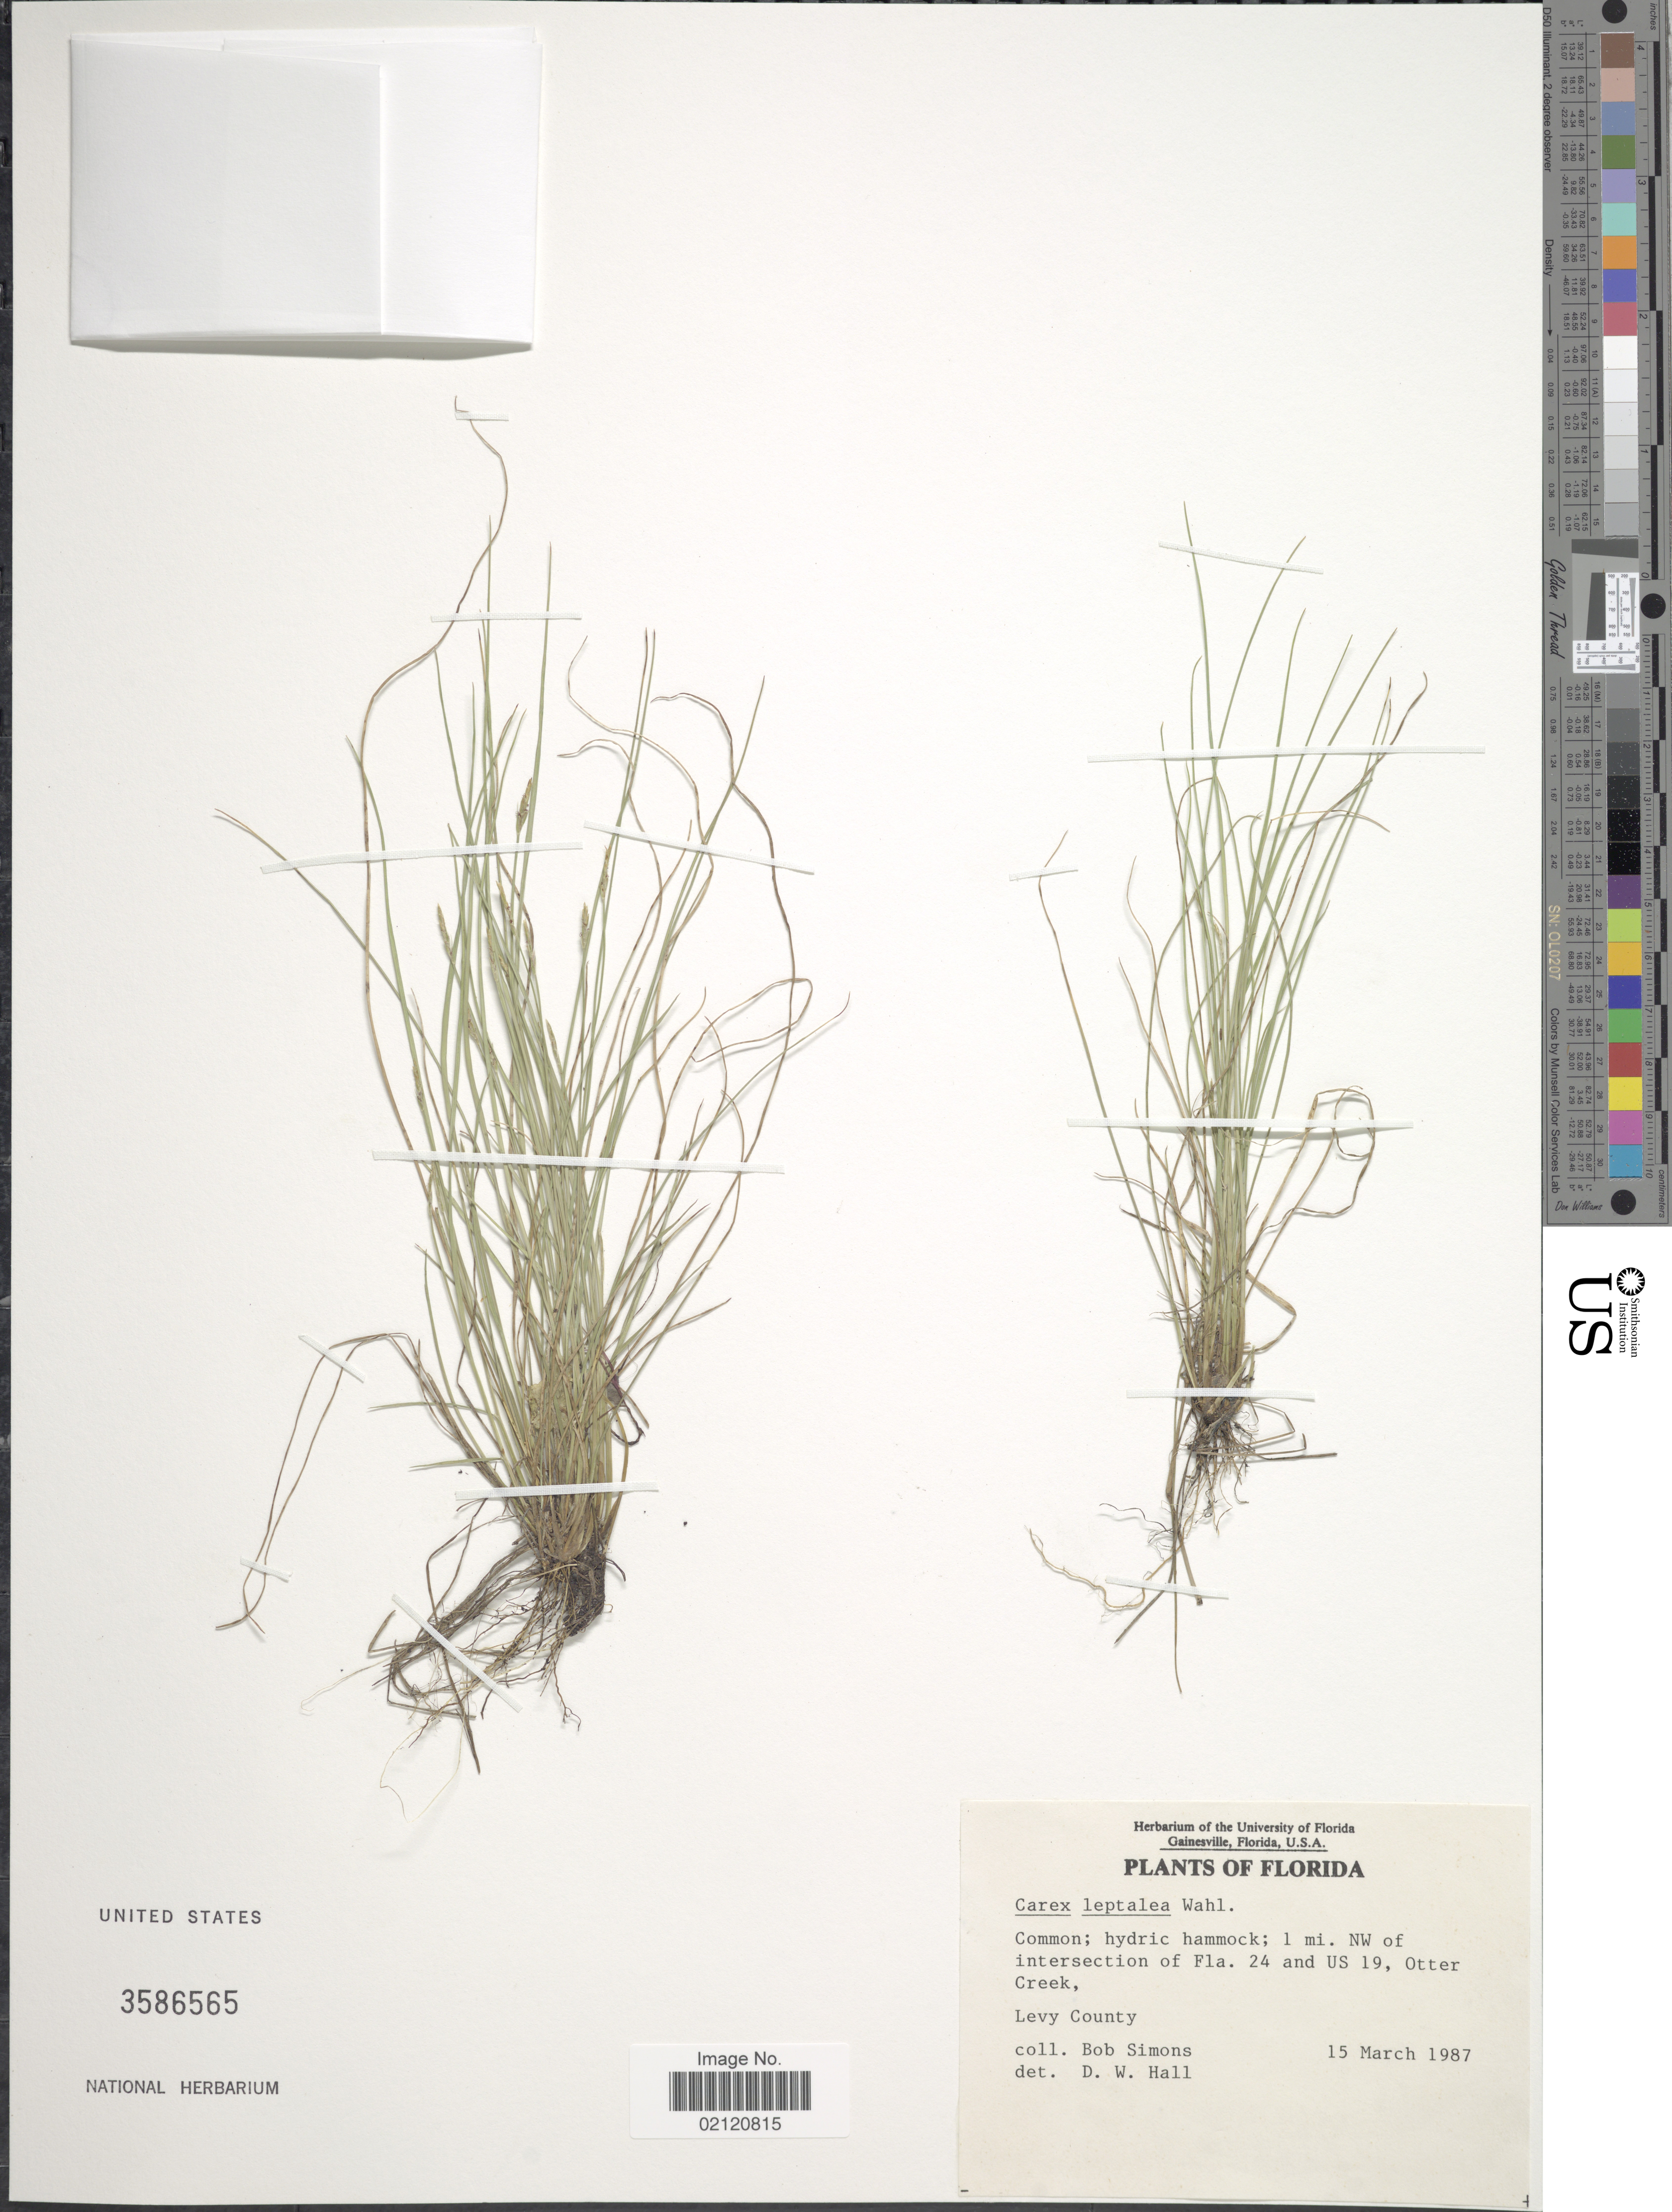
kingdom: Plantae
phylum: Tracheophyta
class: Liliopsida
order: Poales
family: Cyperaceae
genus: Carex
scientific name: Carex leptalea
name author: Wahlenb.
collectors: B. Simons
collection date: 1987-03-15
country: United States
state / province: Florida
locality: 1 mi. NW of intersection of Fla. 24 and US 19, Otter Creek, Levy County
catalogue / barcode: US 3586565